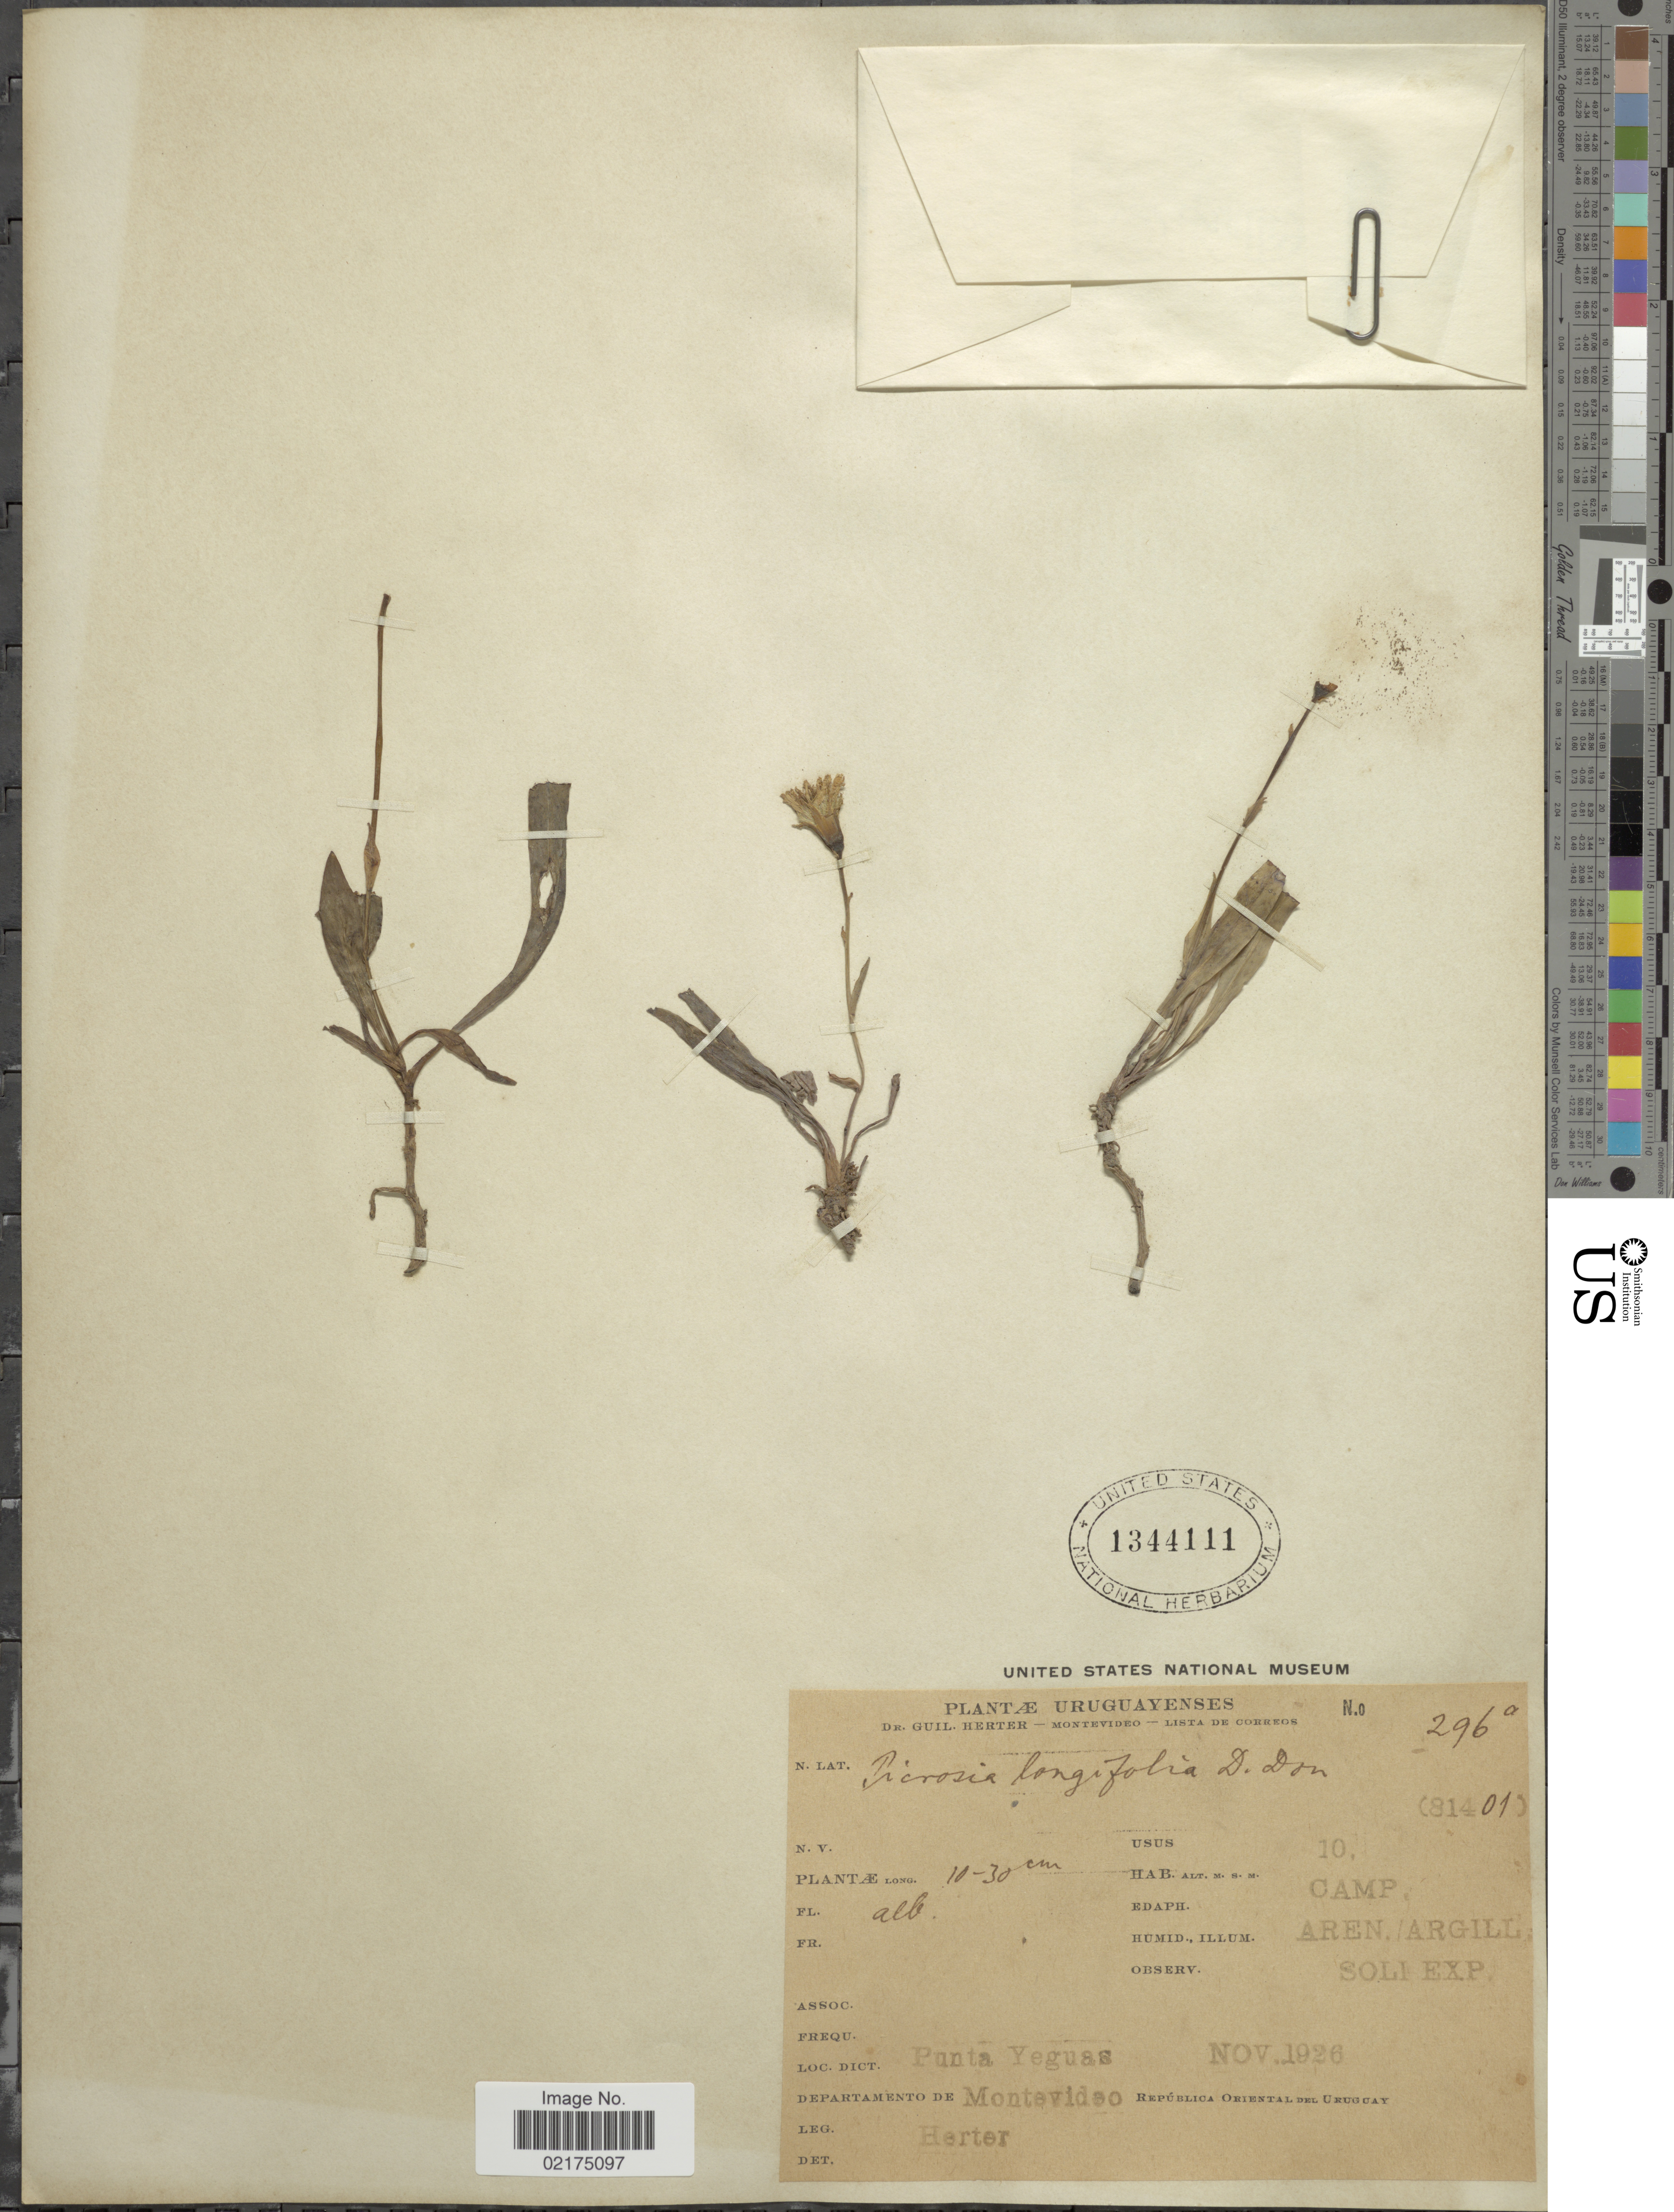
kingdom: Plantae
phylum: Tracheophyta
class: Magnoliopsida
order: Asterales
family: Asteraceae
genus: Picrosia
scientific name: Picrosia longifolia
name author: D. Don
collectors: G. Herter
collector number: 296a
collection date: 1926-11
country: Uruguay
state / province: Montevideo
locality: Punta Yeguas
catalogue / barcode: US 1344111